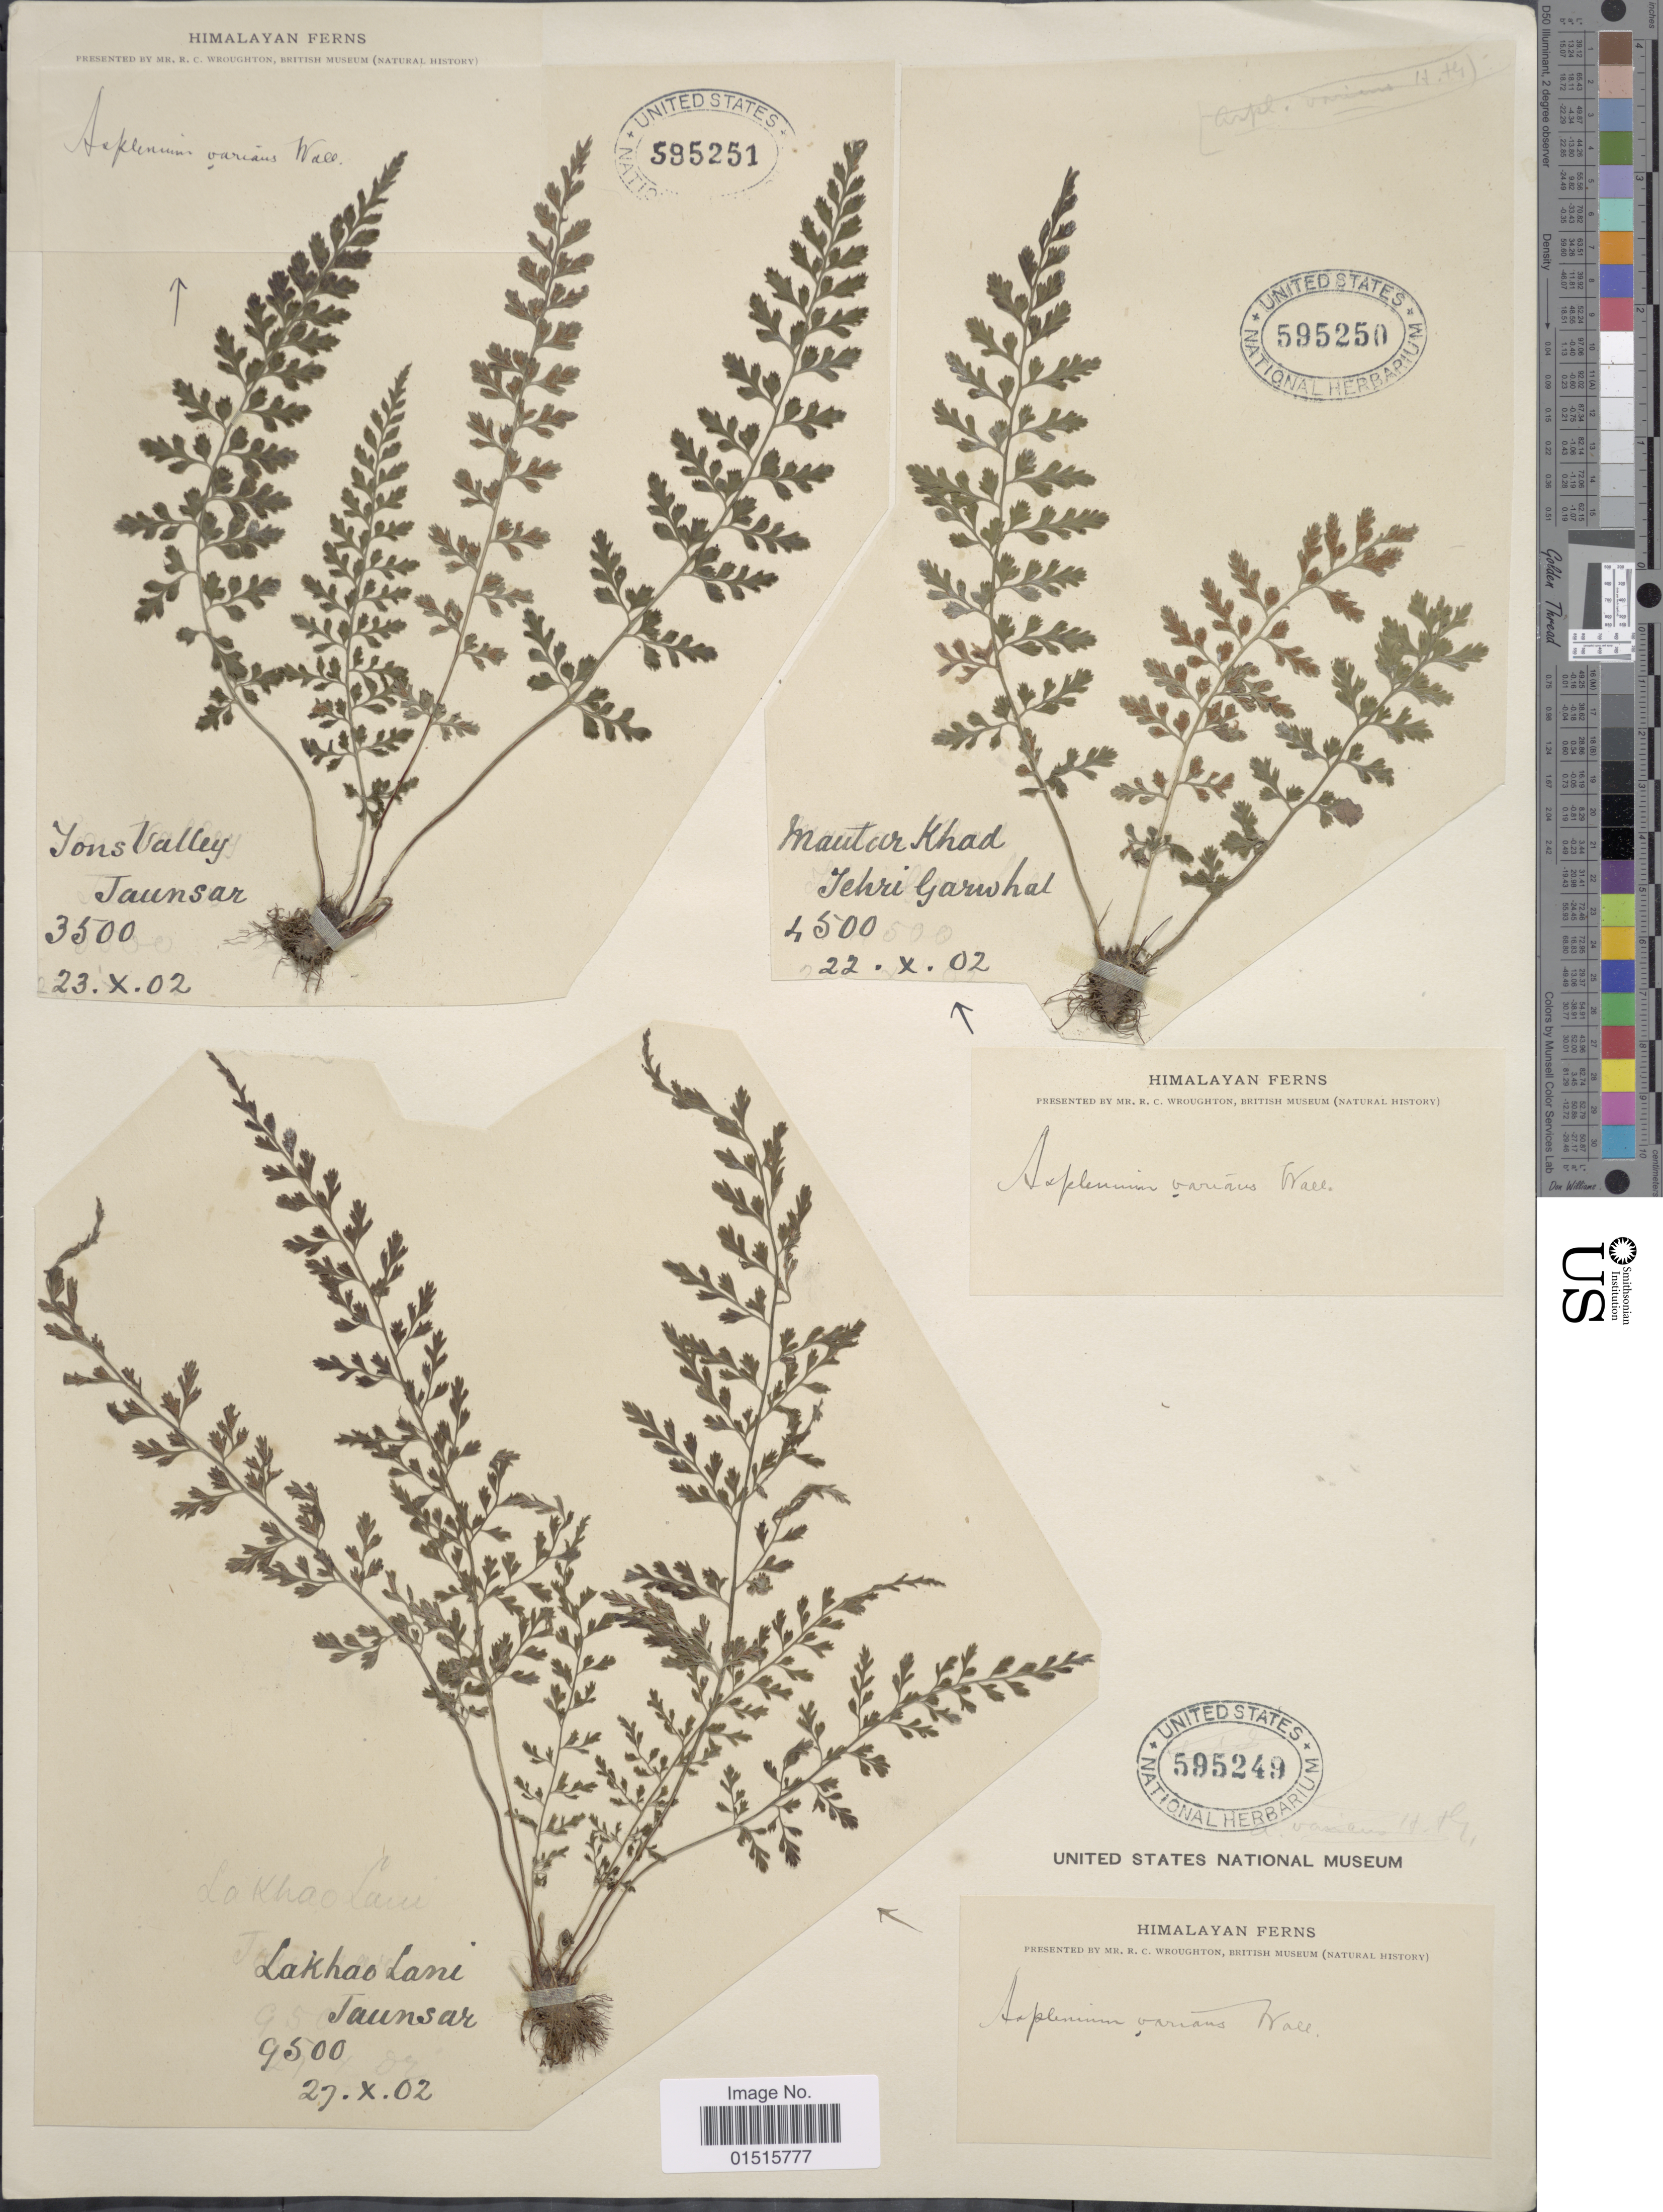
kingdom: Plantae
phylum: Tracheophyta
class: Polypodiopsida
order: Polypodiales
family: Aspleniaceae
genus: Asplenium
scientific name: Asplenium varians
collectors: R. Wroughton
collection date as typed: Transcribed d/m/y: 23/10/2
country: India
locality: Himalayan Ferns, Tons Valley, Jaunsar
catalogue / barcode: US 595251-3